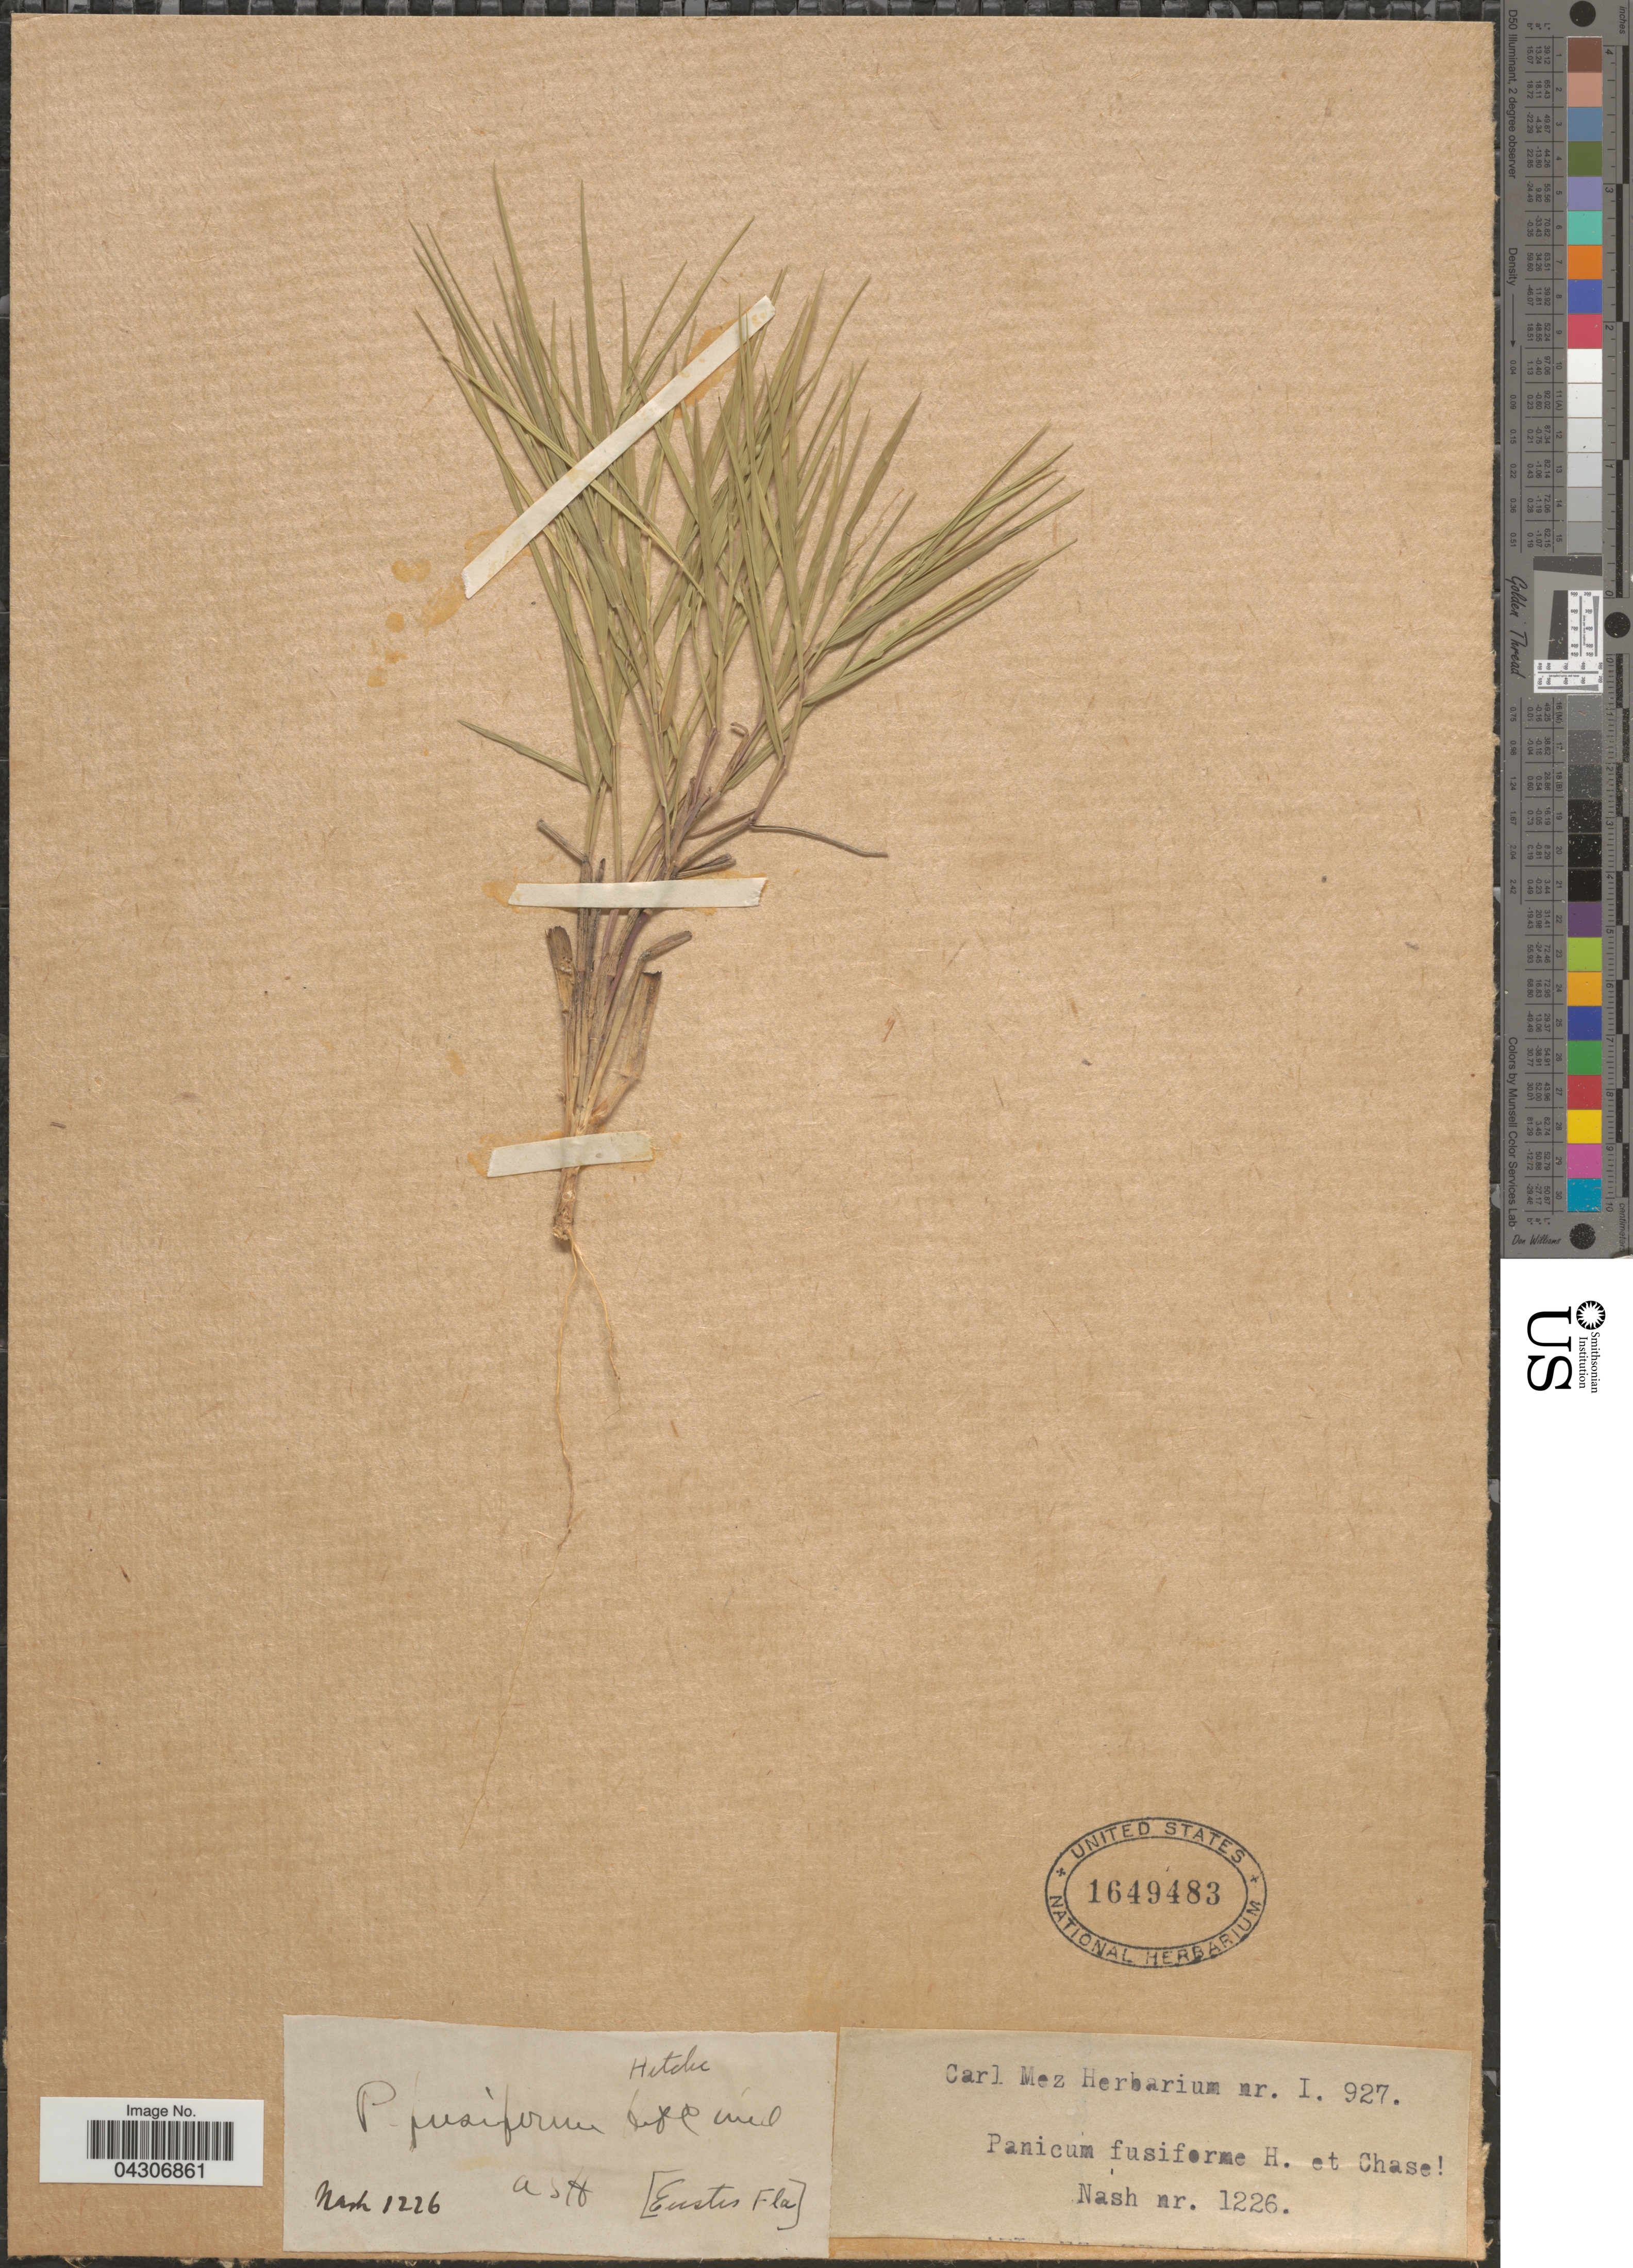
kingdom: Plantae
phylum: Tracheophyta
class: Liliopsida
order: Poales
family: Poaceae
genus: Dichanthelium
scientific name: Dichanthelium aciculare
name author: (Desv. ex Poir.) Gould & C.A. Clark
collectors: -- Nash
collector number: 1226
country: United States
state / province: Florida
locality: [Eustis].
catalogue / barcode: US 1649483